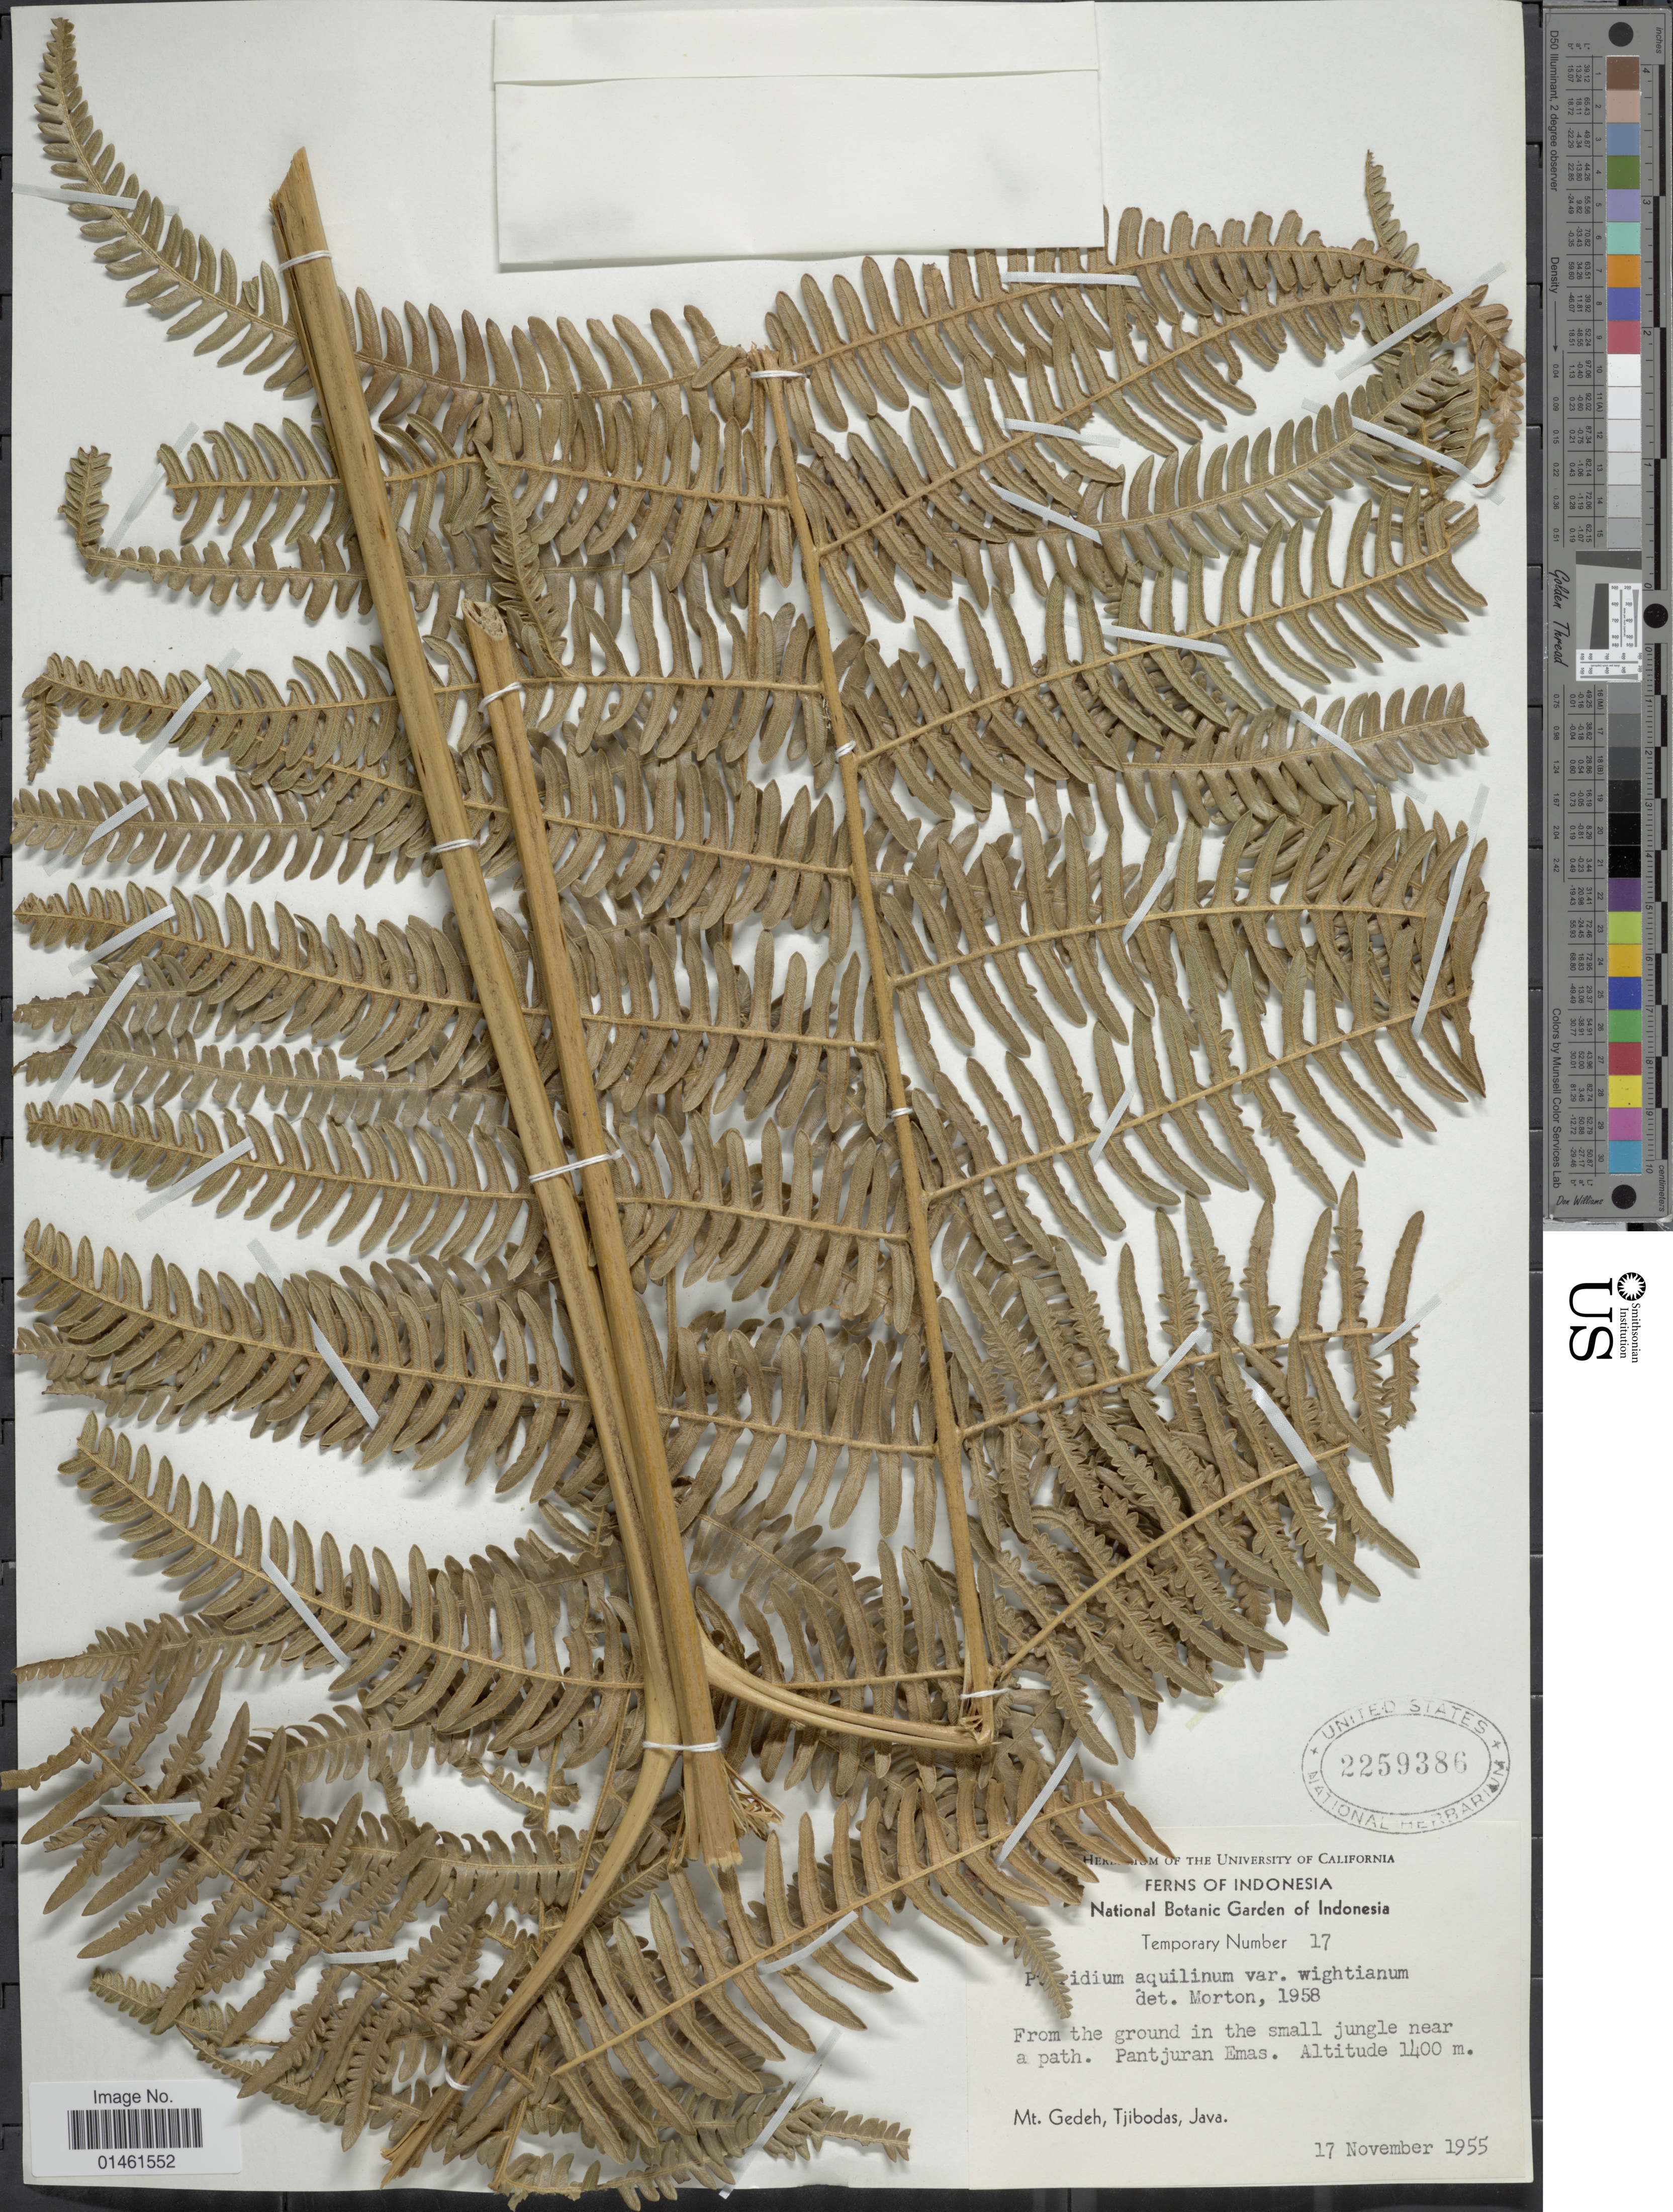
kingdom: Plantae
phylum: Tracheophyta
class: Polypodiopsida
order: Polypodiales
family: Dennstaedtiaceae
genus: Pteridium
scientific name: Pteridium aquilinum var. wightianum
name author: (J. Agardh) R.M. Tryon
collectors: National Botanic Garden of Indonesia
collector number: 17?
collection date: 1955-11-17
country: Indonesia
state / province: Java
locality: Mt. Gedeh, Tjibodas, Java, small jungle near a path, Pantjuran Emas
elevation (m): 1400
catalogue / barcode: US 2259386